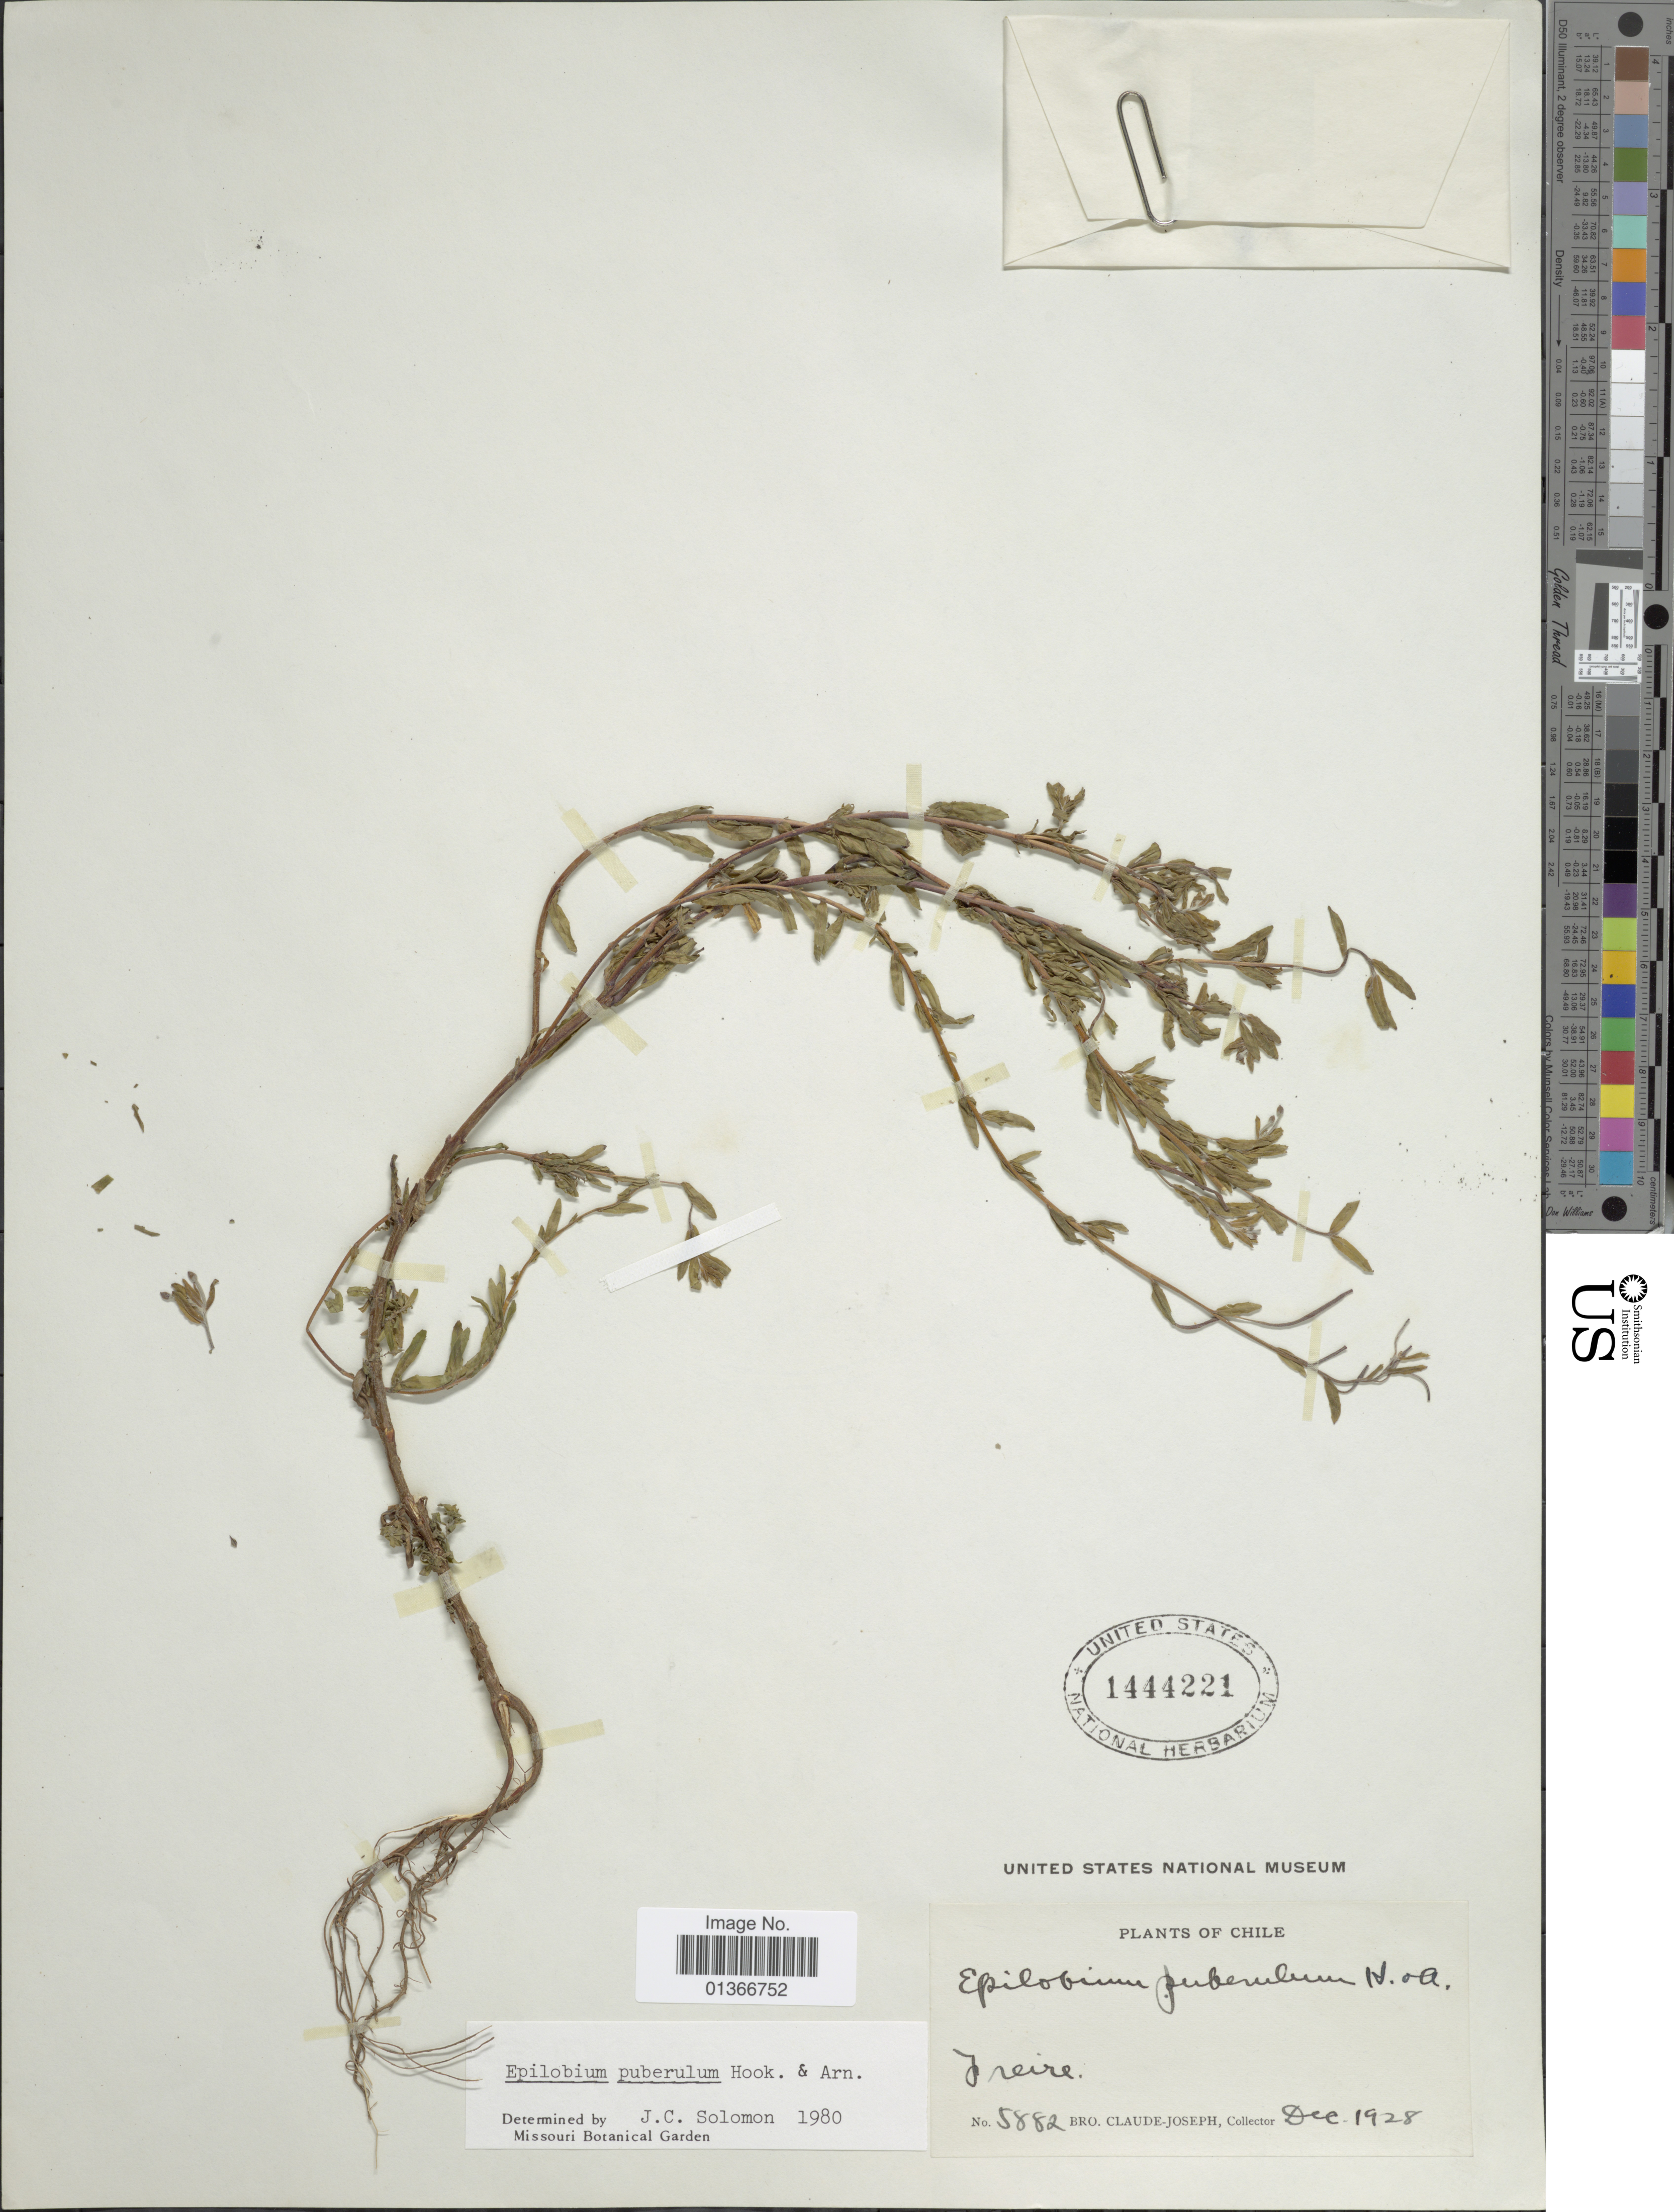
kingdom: Plantae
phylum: Tracheophyta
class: Magnoliopsida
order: Myrtales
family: Onagraceae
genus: Epilobium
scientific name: Epilobium puberulum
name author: Hook. & Arn.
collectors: Bro. Claude-Joseph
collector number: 5882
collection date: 1928-12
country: Chile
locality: Freire.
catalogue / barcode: US 1444221